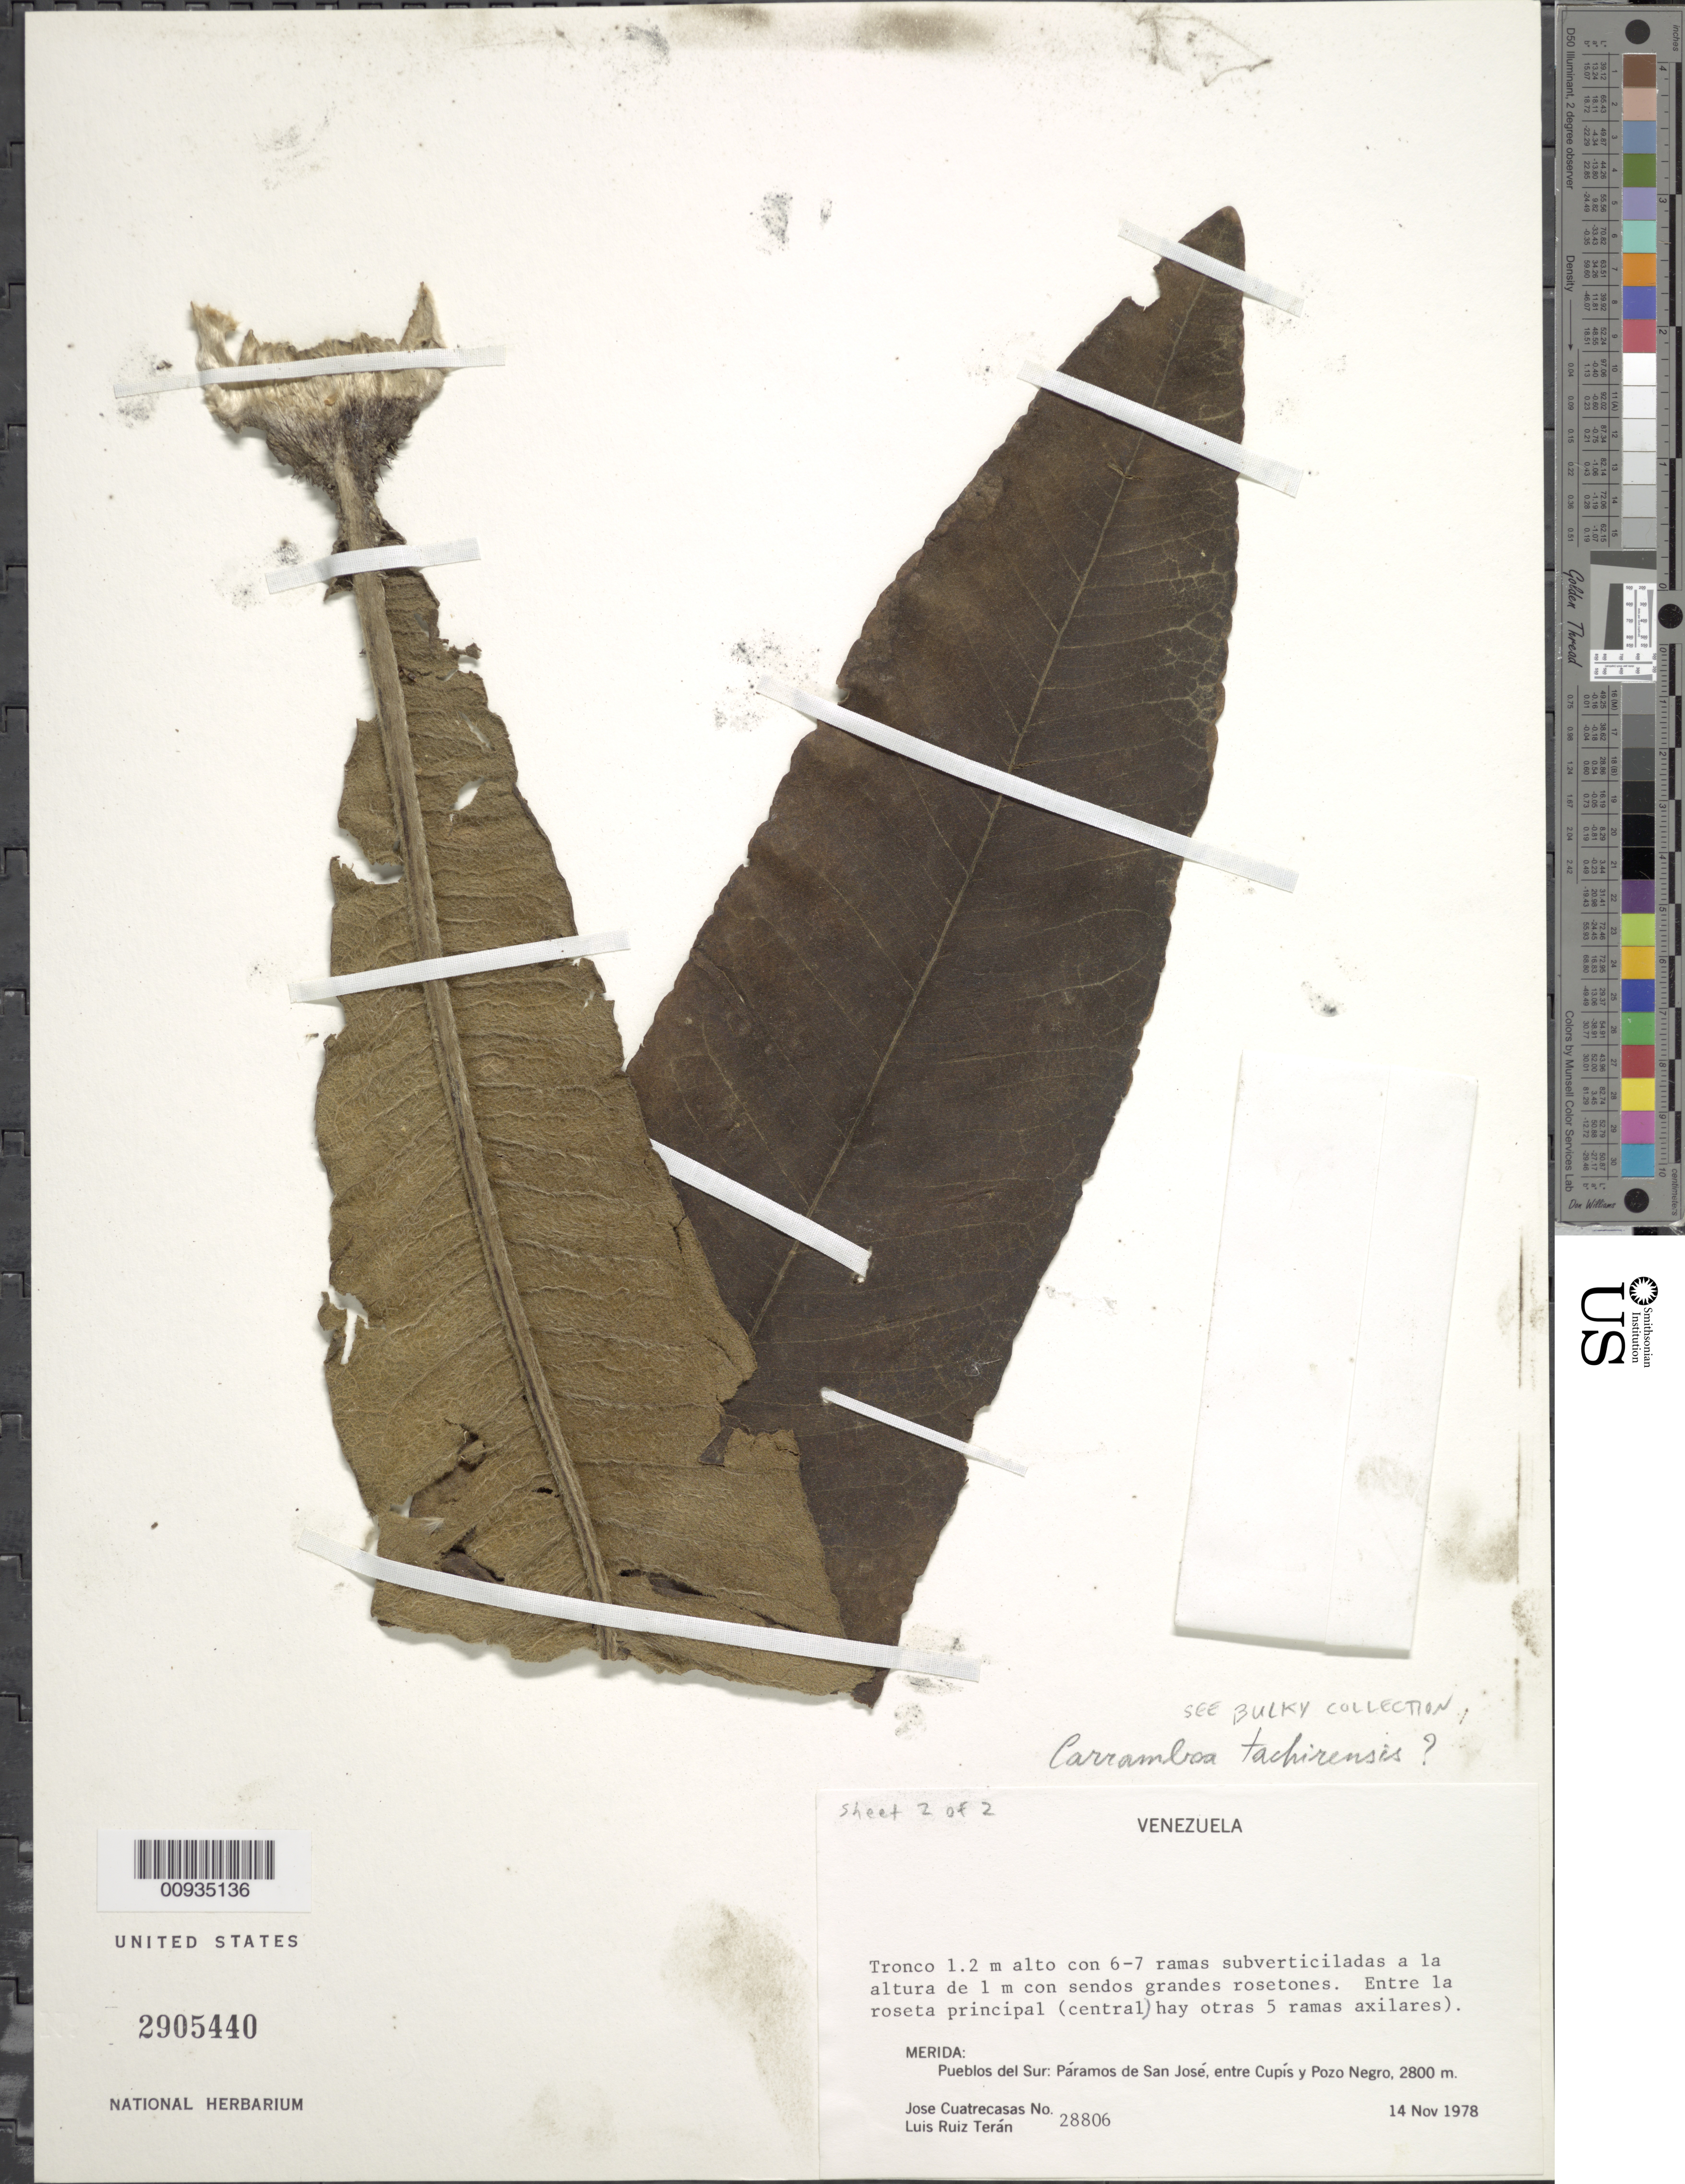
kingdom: Plantae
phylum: Tracheophyta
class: Magnoliopsida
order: Asterales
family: Asteraceae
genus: Carramboa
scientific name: Carramboa tachirensis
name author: (Aristeg.) Cuatrec.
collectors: J. Cuatrecasas & L. Teran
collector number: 28806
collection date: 1978-11-14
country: Venezuela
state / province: Mérida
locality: Pueblos del Sur: Paramos de San Jose, entre Cupis y Pozo Negro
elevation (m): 2800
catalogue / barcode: US 2905440